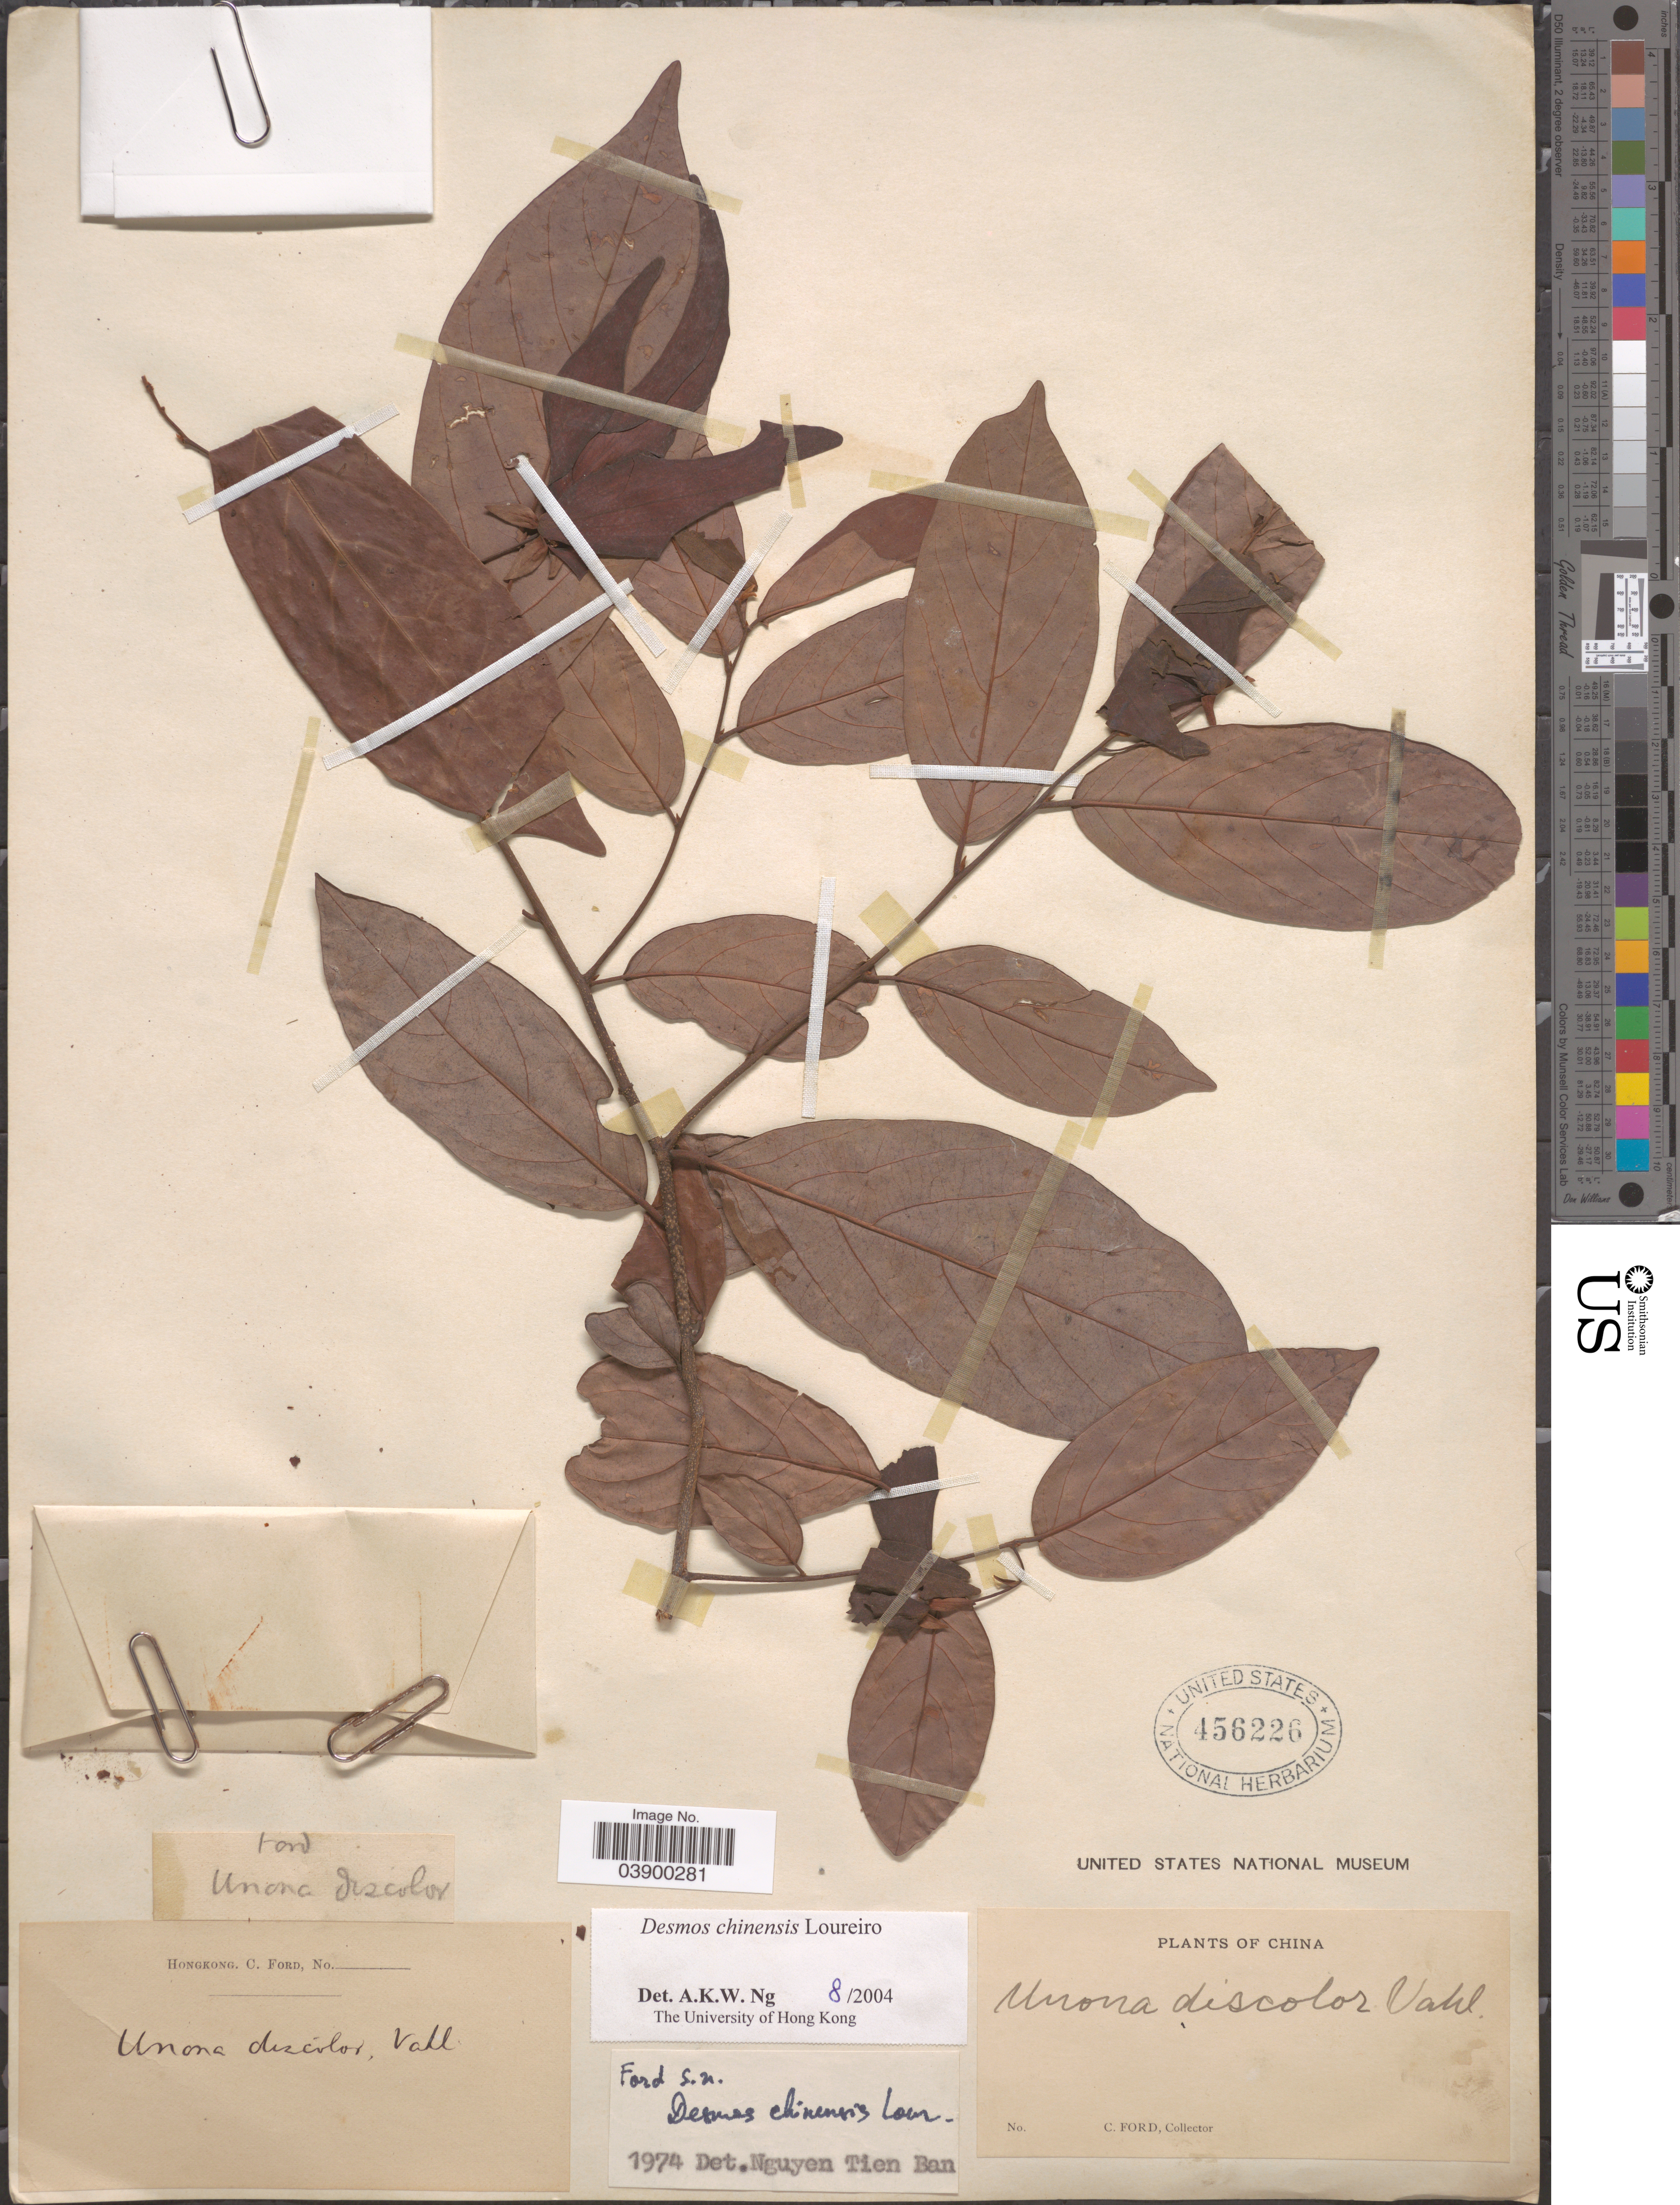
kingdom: Plantae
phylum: Tracheophyta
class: Magnoliopsida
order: Magnoliales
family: Annonaceae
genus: Desmos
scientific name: Desmos chinensis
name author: Lour.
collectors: C. Ford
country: China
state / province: Hong Kong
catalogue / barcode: US 456226